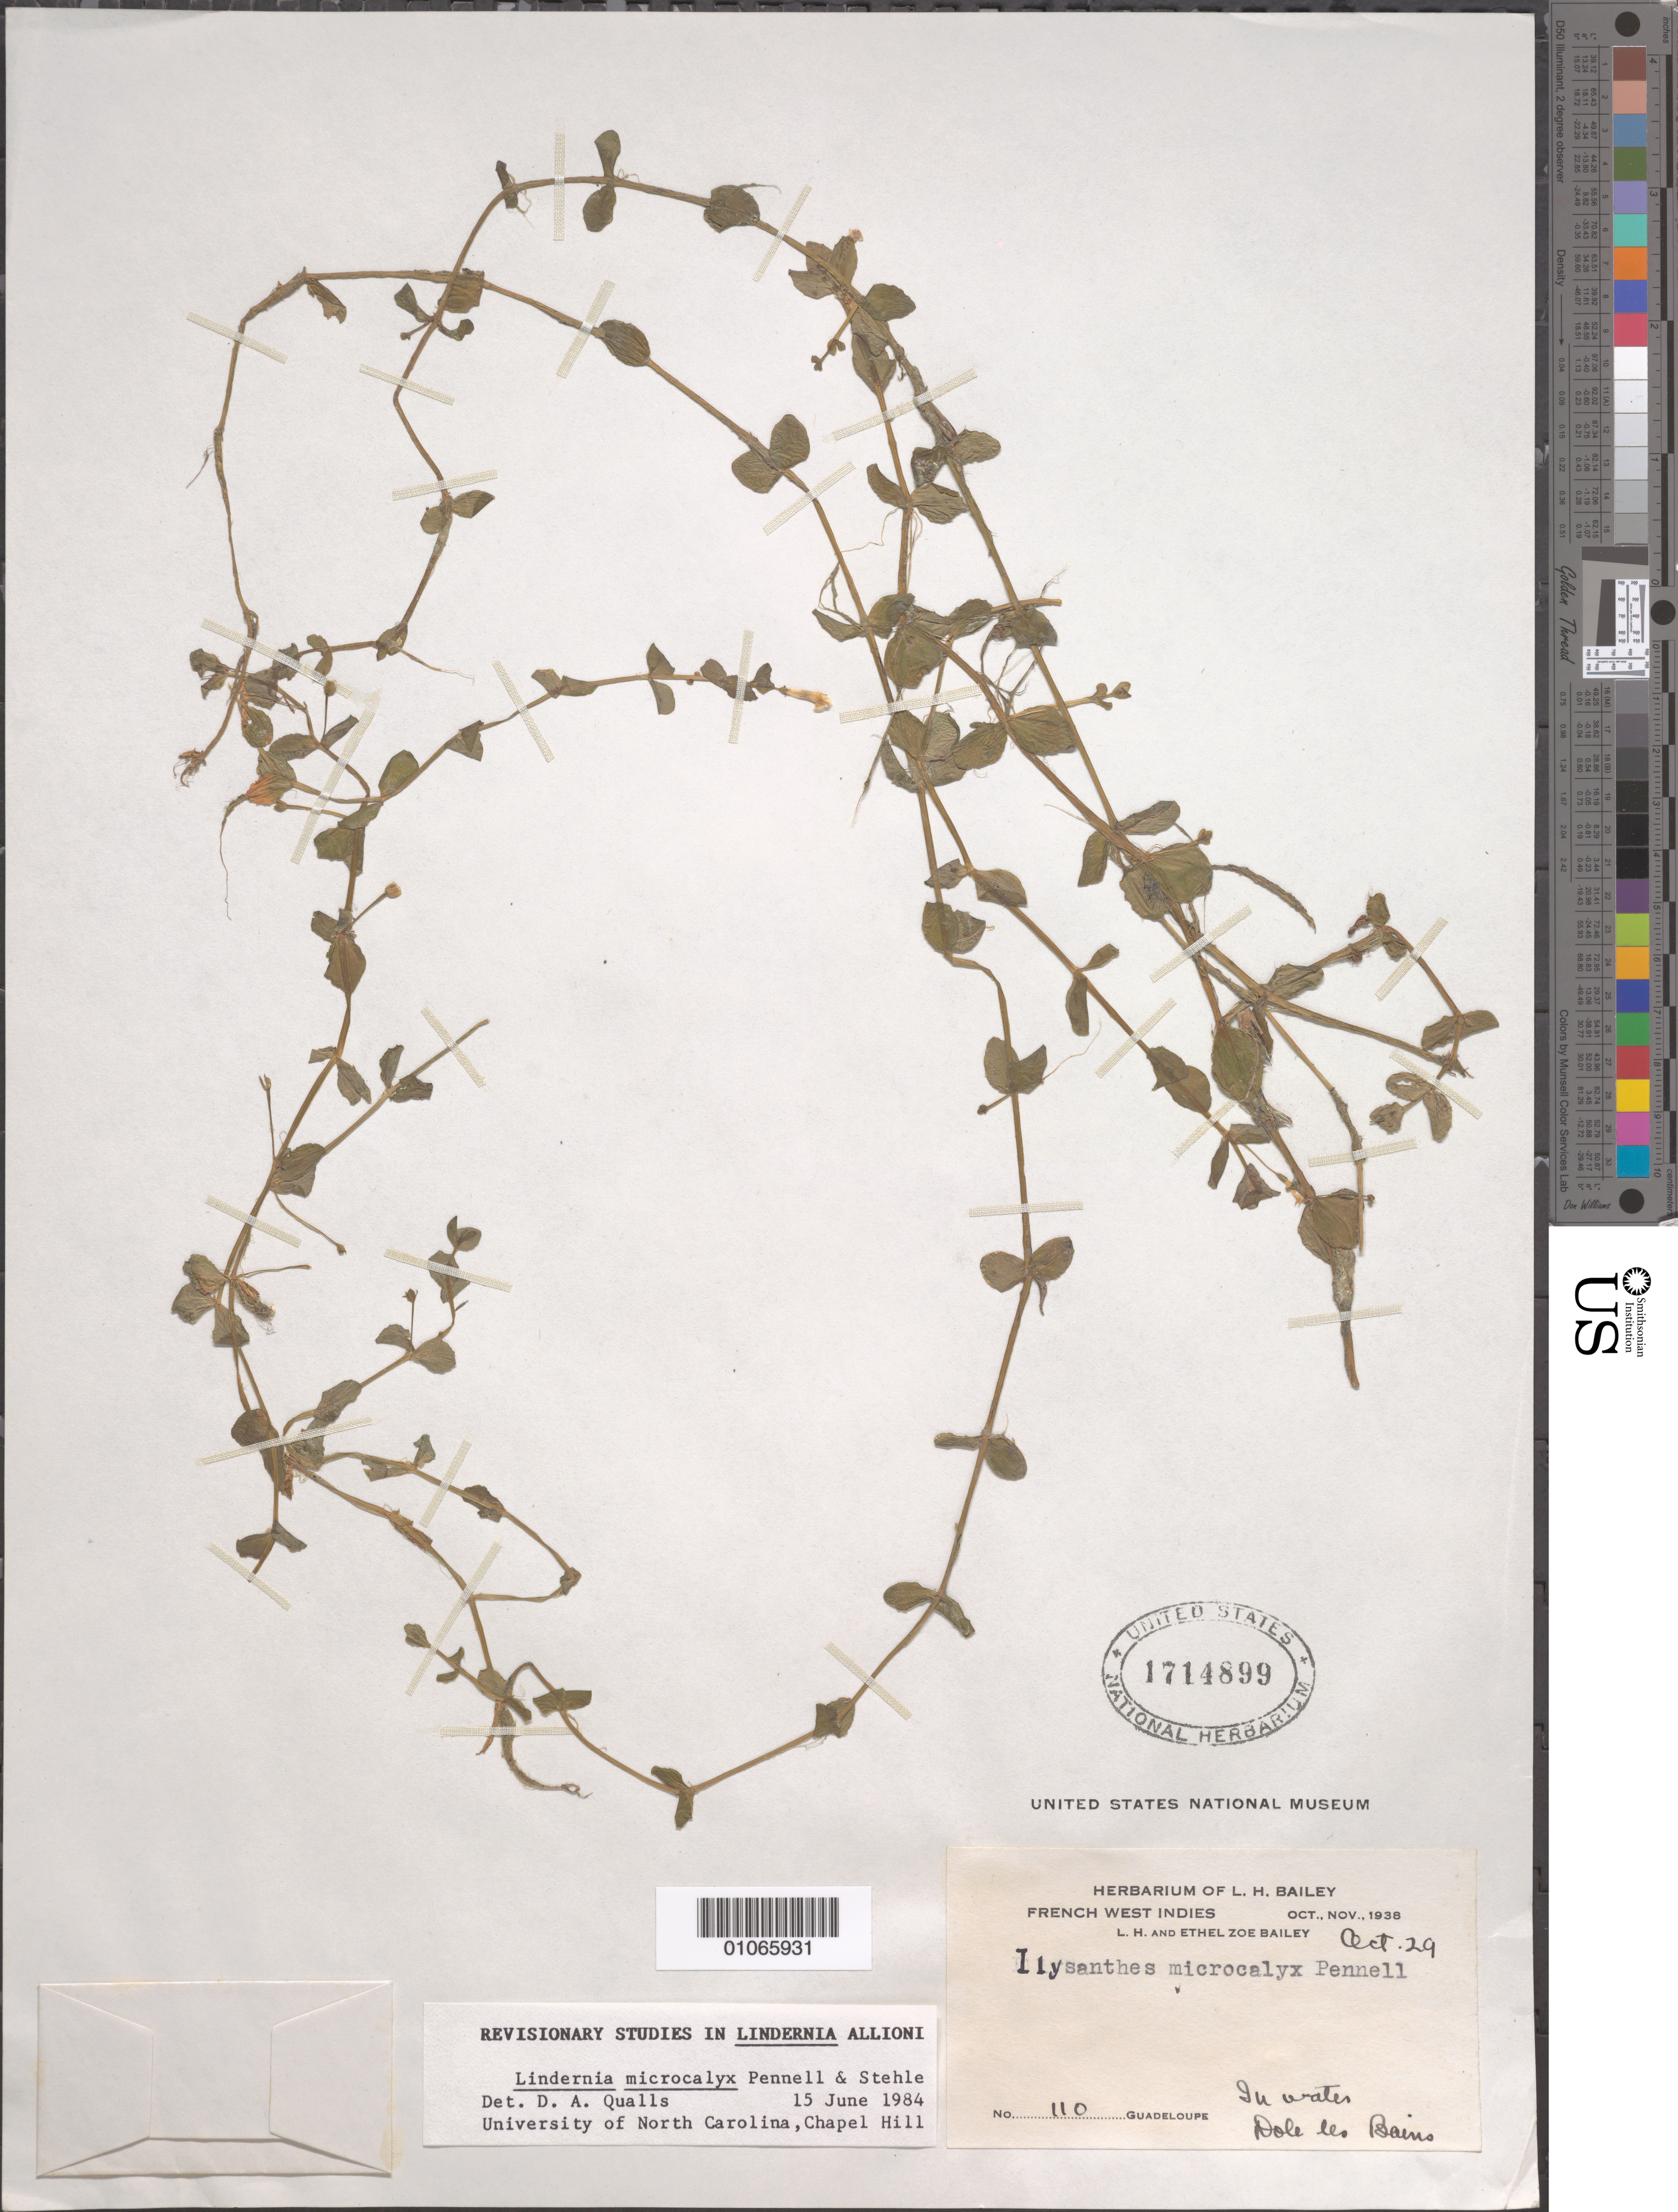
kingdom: Plantae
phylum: Tracheophyta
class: Magnoliopsida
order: Lamiales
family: Linderniaceae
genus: Lindernia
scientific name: Lindernia rotundifolia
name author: (L.) Alston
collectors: L. H. Bailey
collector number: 110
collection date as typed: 29 Oct 1938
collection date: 1938-10-29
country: Guadeloupe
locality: Dole les Bains. In water.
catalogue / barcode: US 1714899